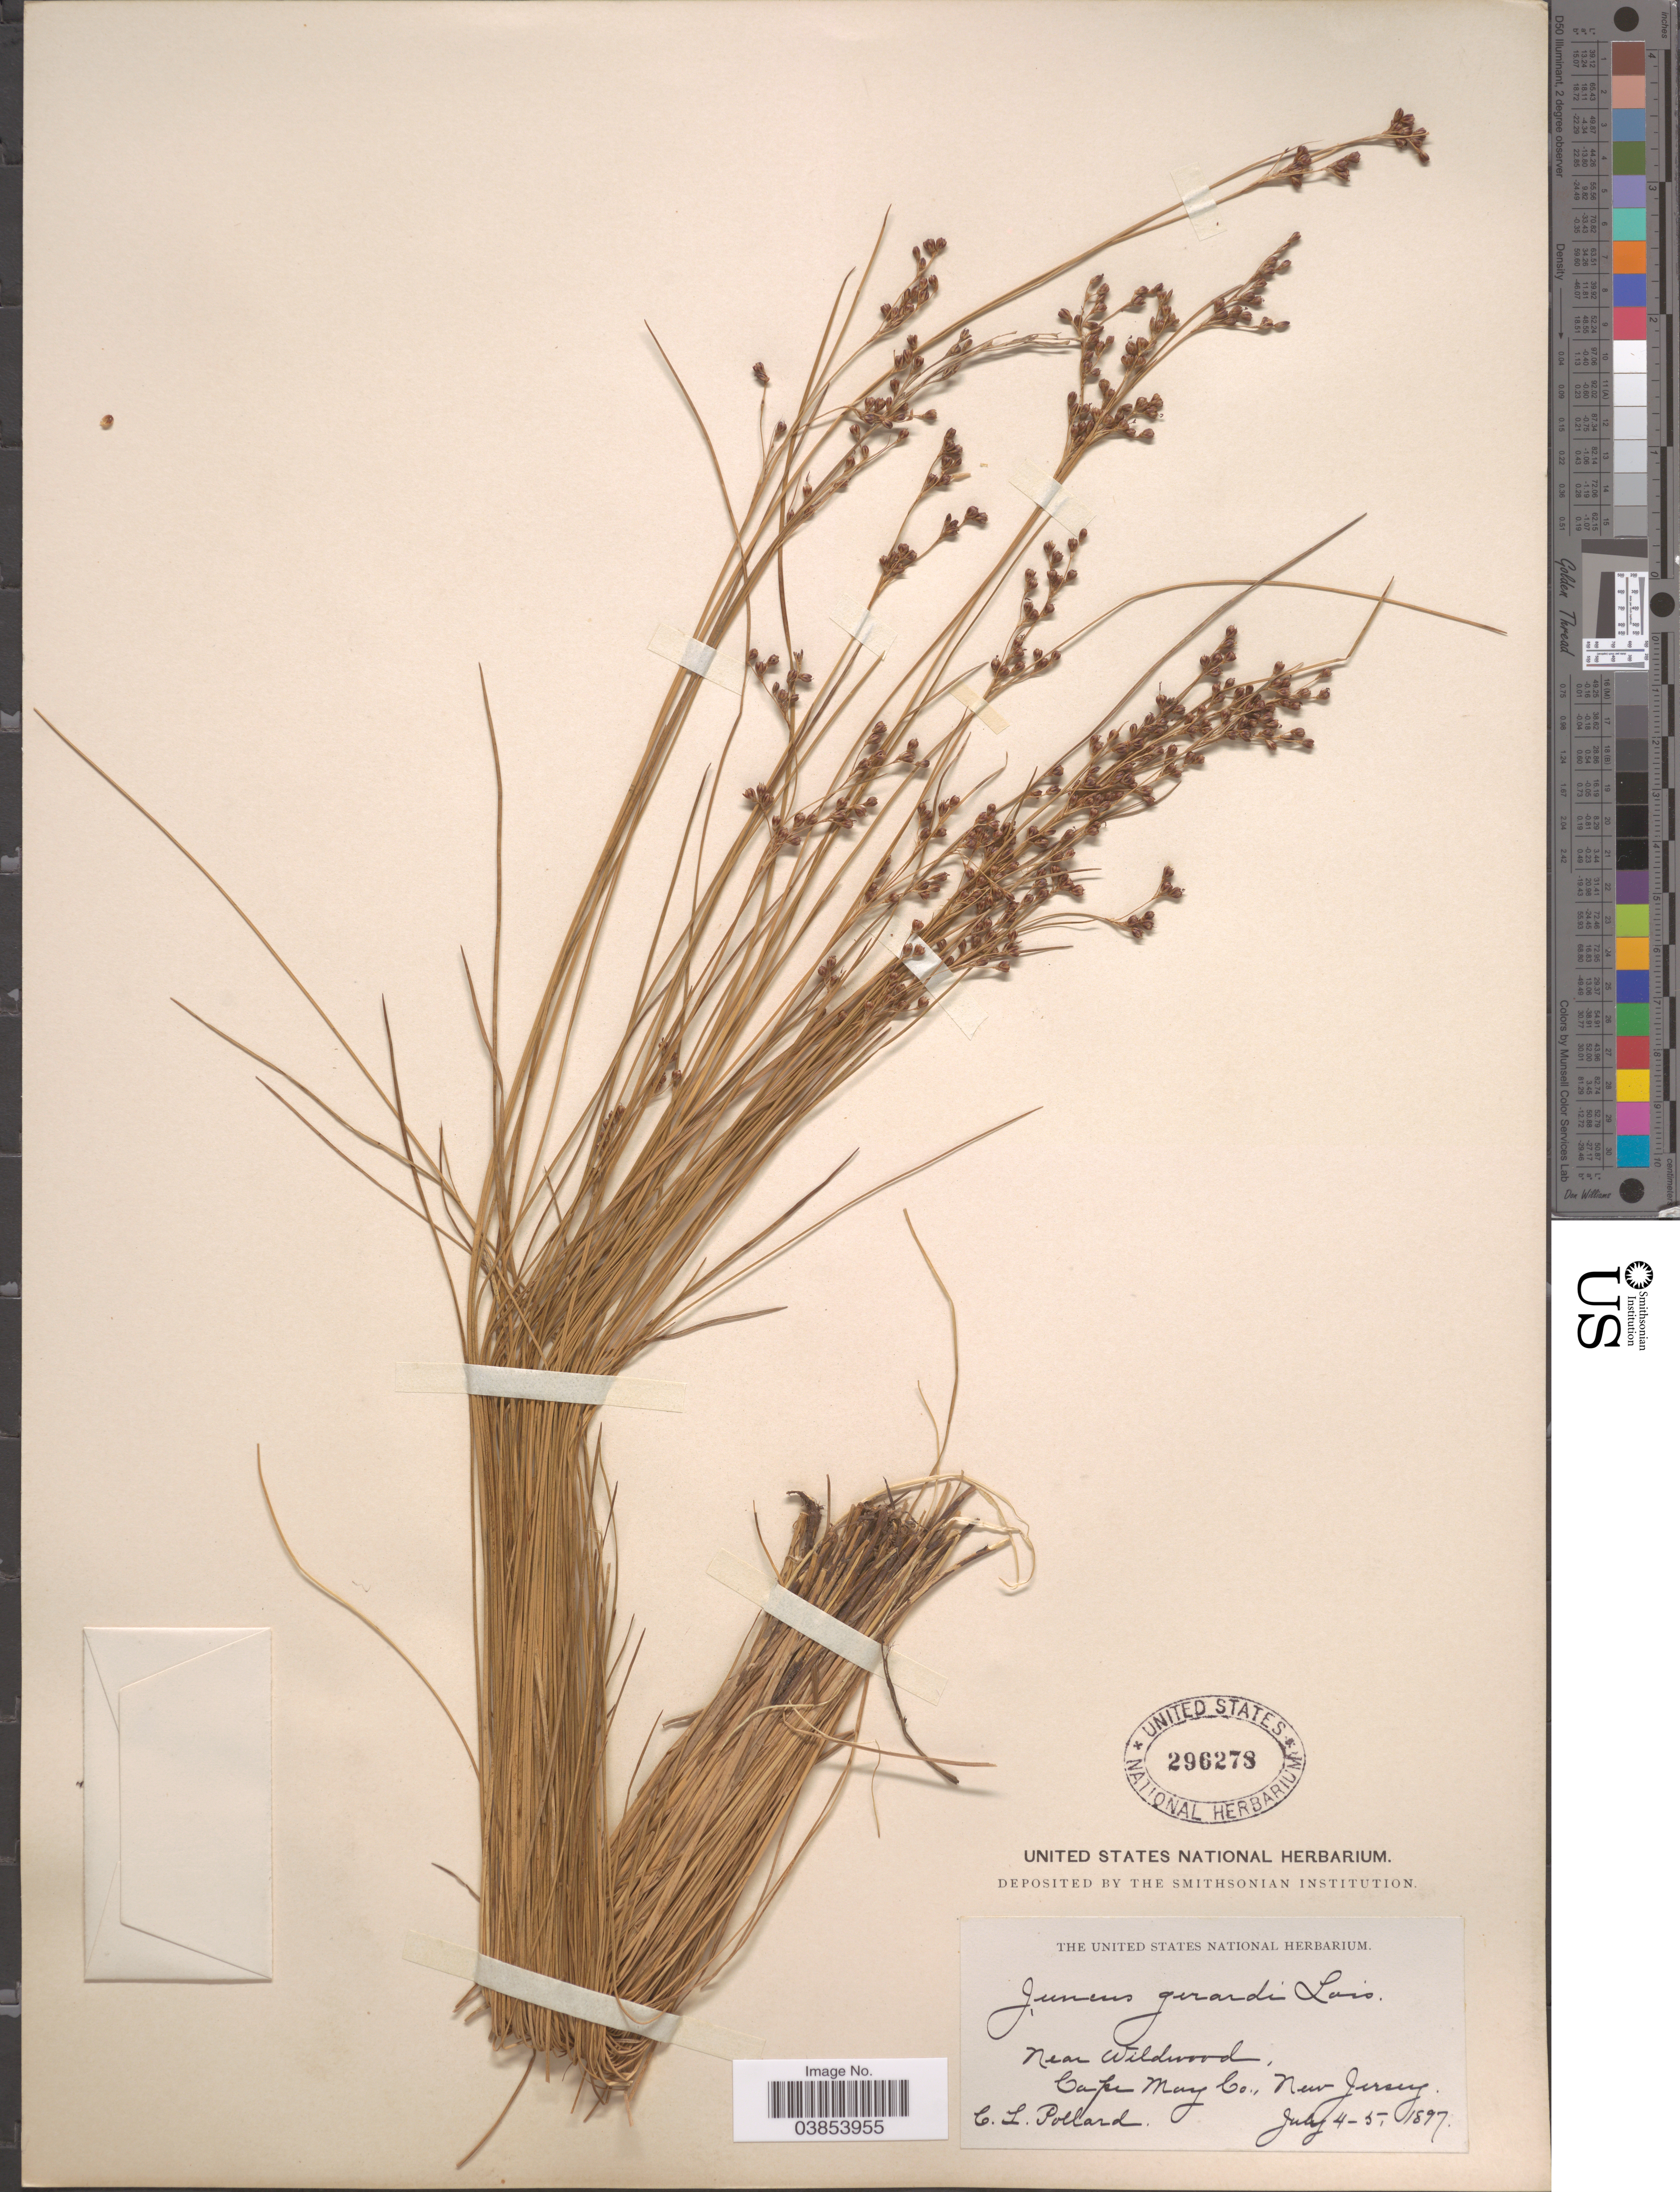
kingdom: Plantae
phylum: Tracheophyta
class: Liliopsida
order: Poales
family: Juncaceae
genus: Juncus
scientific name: Juncus gerardi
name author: Loisel.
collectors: C. L. Pollard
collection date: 1897-07-04/1897-07-05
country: United States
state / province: New Jersey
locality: Near Wildwood, Cape May Co.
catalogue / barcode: US 296278